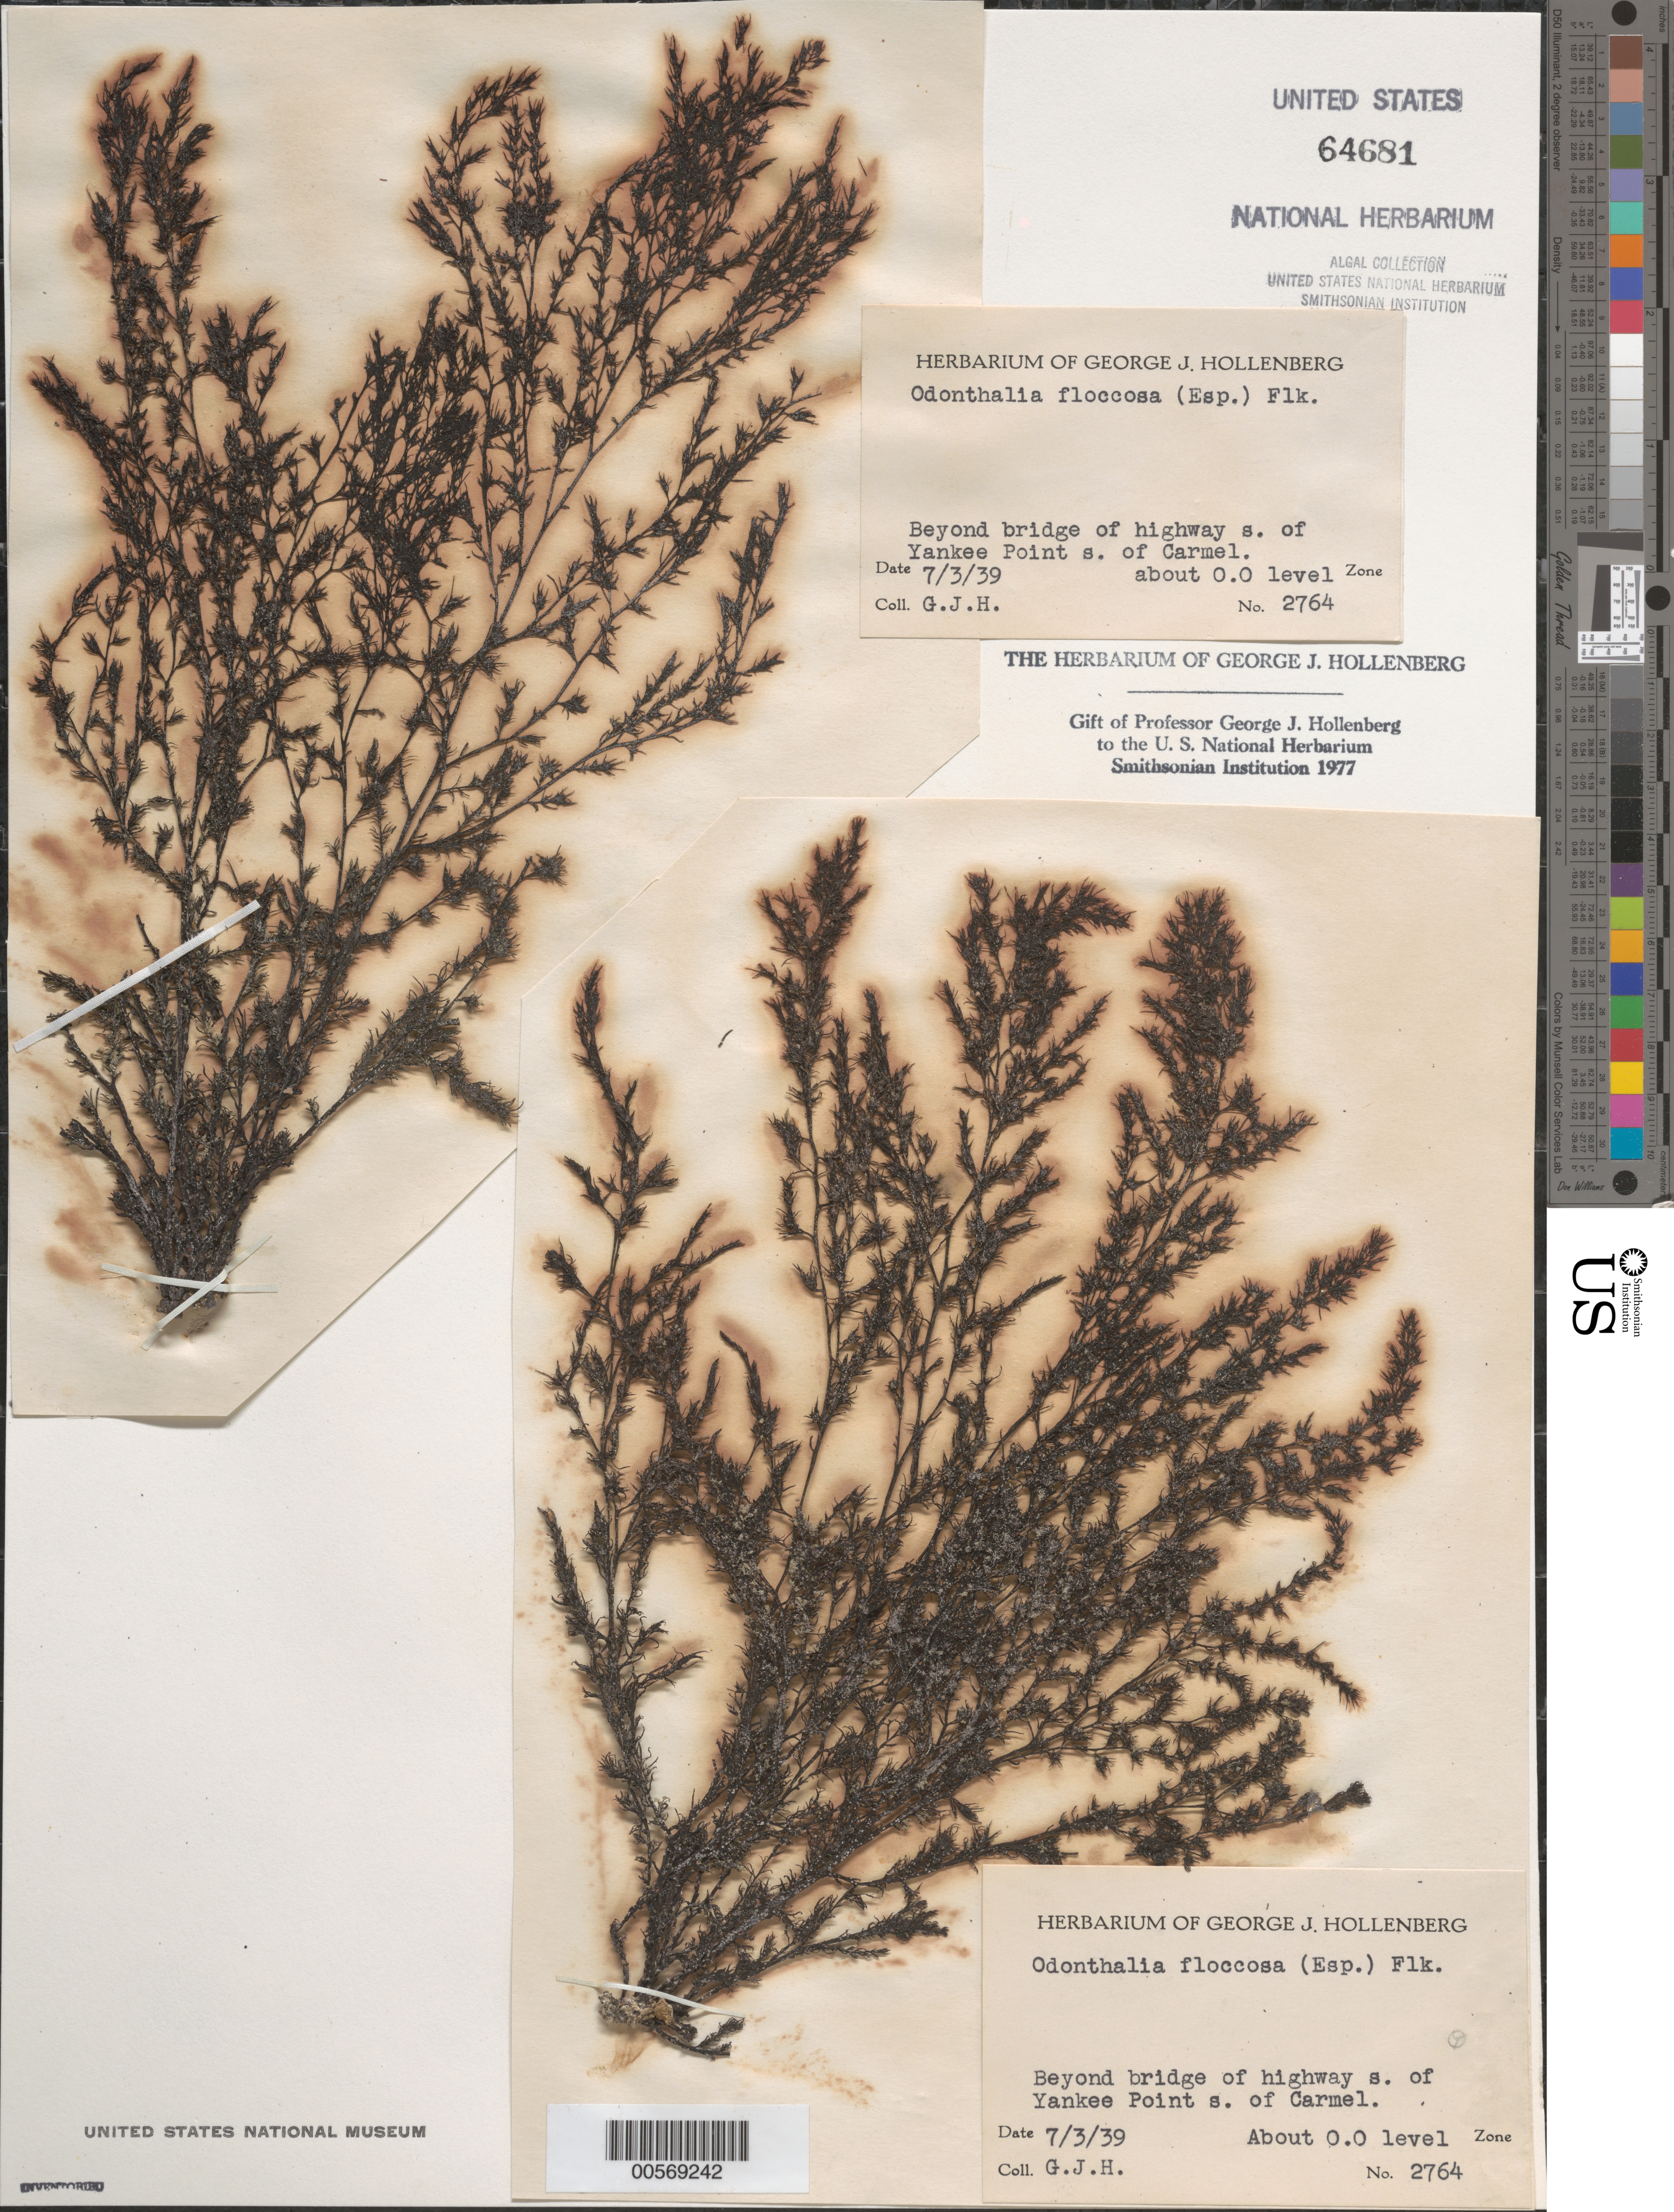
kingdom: Plantae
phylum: Rhodophyta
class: Florideophyceae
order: Ceramiales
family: Rhodomelaceae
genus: Odonthalia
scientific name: Odonthalia floccosa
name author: (Esper) Falkenb.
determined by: Hollenberg, George J.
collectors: G. Hollenberg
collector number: GJH 2764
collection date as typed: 03 Jul 1939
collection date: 1939-07-03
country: United States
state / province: California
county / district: Monterey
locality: South of Yankee Point, south of Carmel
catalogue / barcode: US 64681